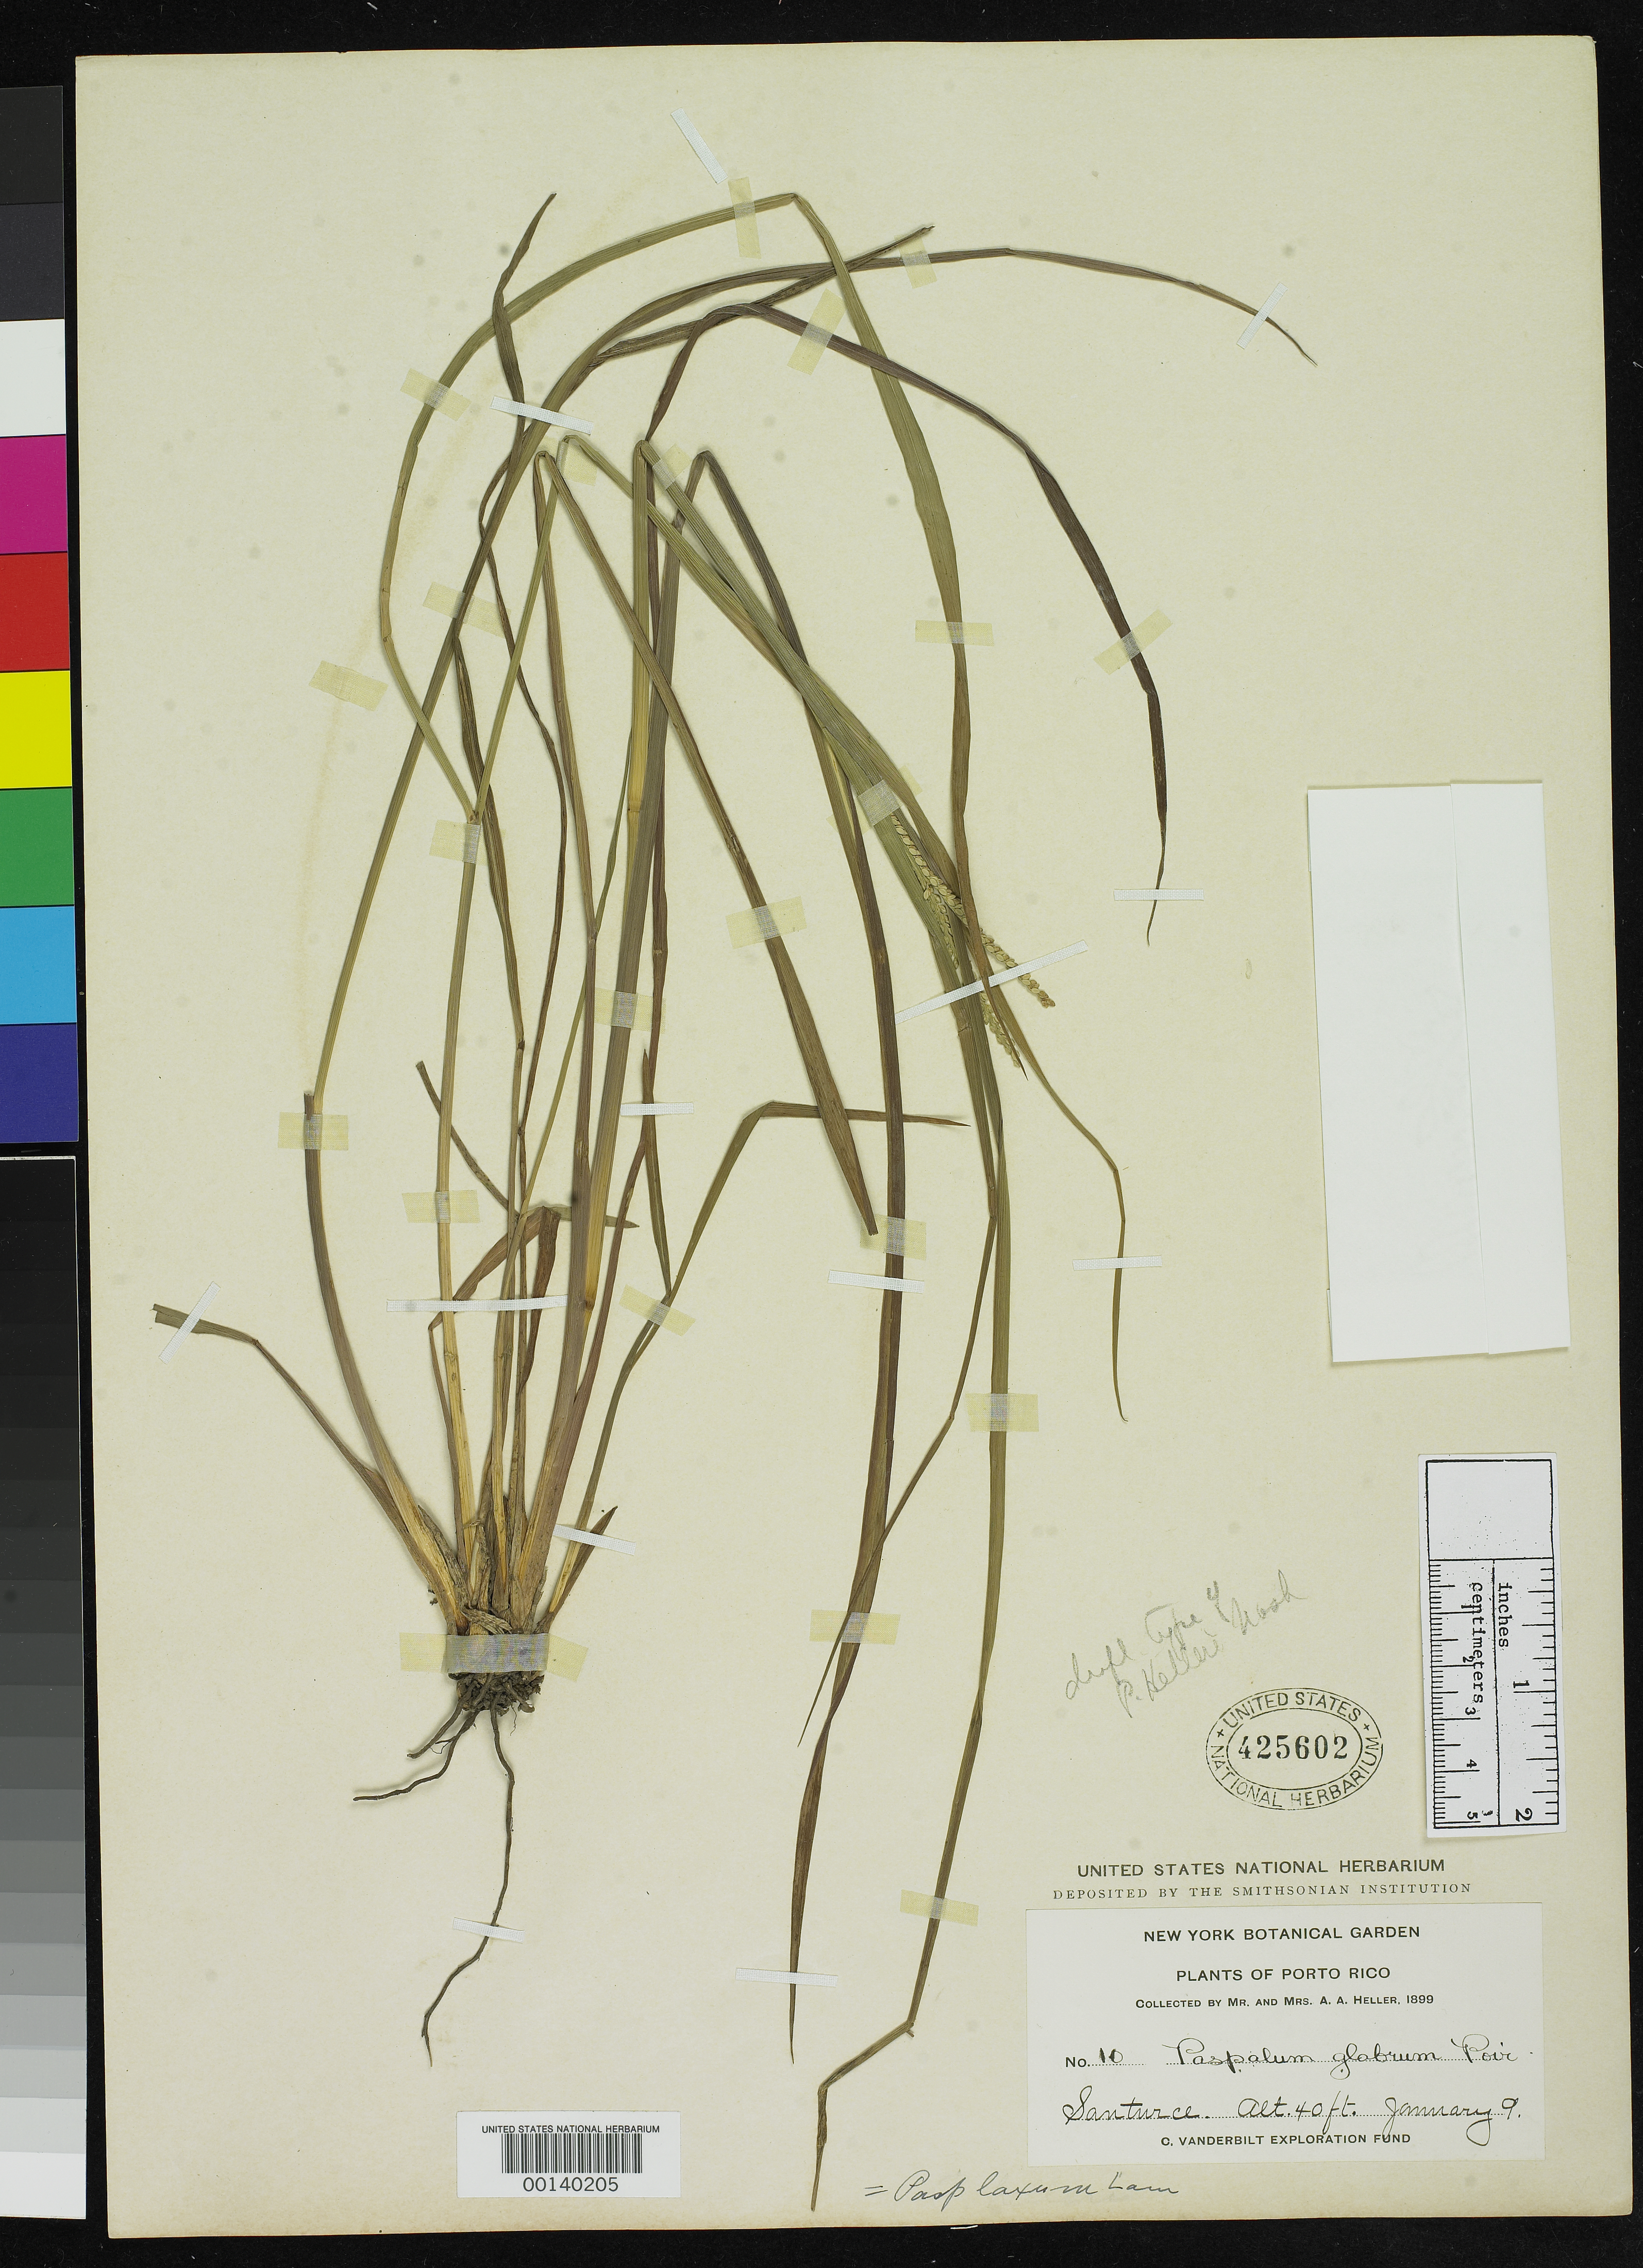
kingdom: Plantae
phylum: Tracheophyta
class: Liliopsida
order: Poales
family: Poaceae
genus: Paspalum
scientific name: Paspalum helleri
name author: Nash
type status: Isotype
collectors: A. A. Heller & E. G. Heller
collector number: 10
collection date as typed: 09 Jun 1899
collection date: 1899-06-09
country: Puerto Rico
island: Greater Antilles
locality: Santurce.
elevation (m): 12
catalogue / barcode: US 425602